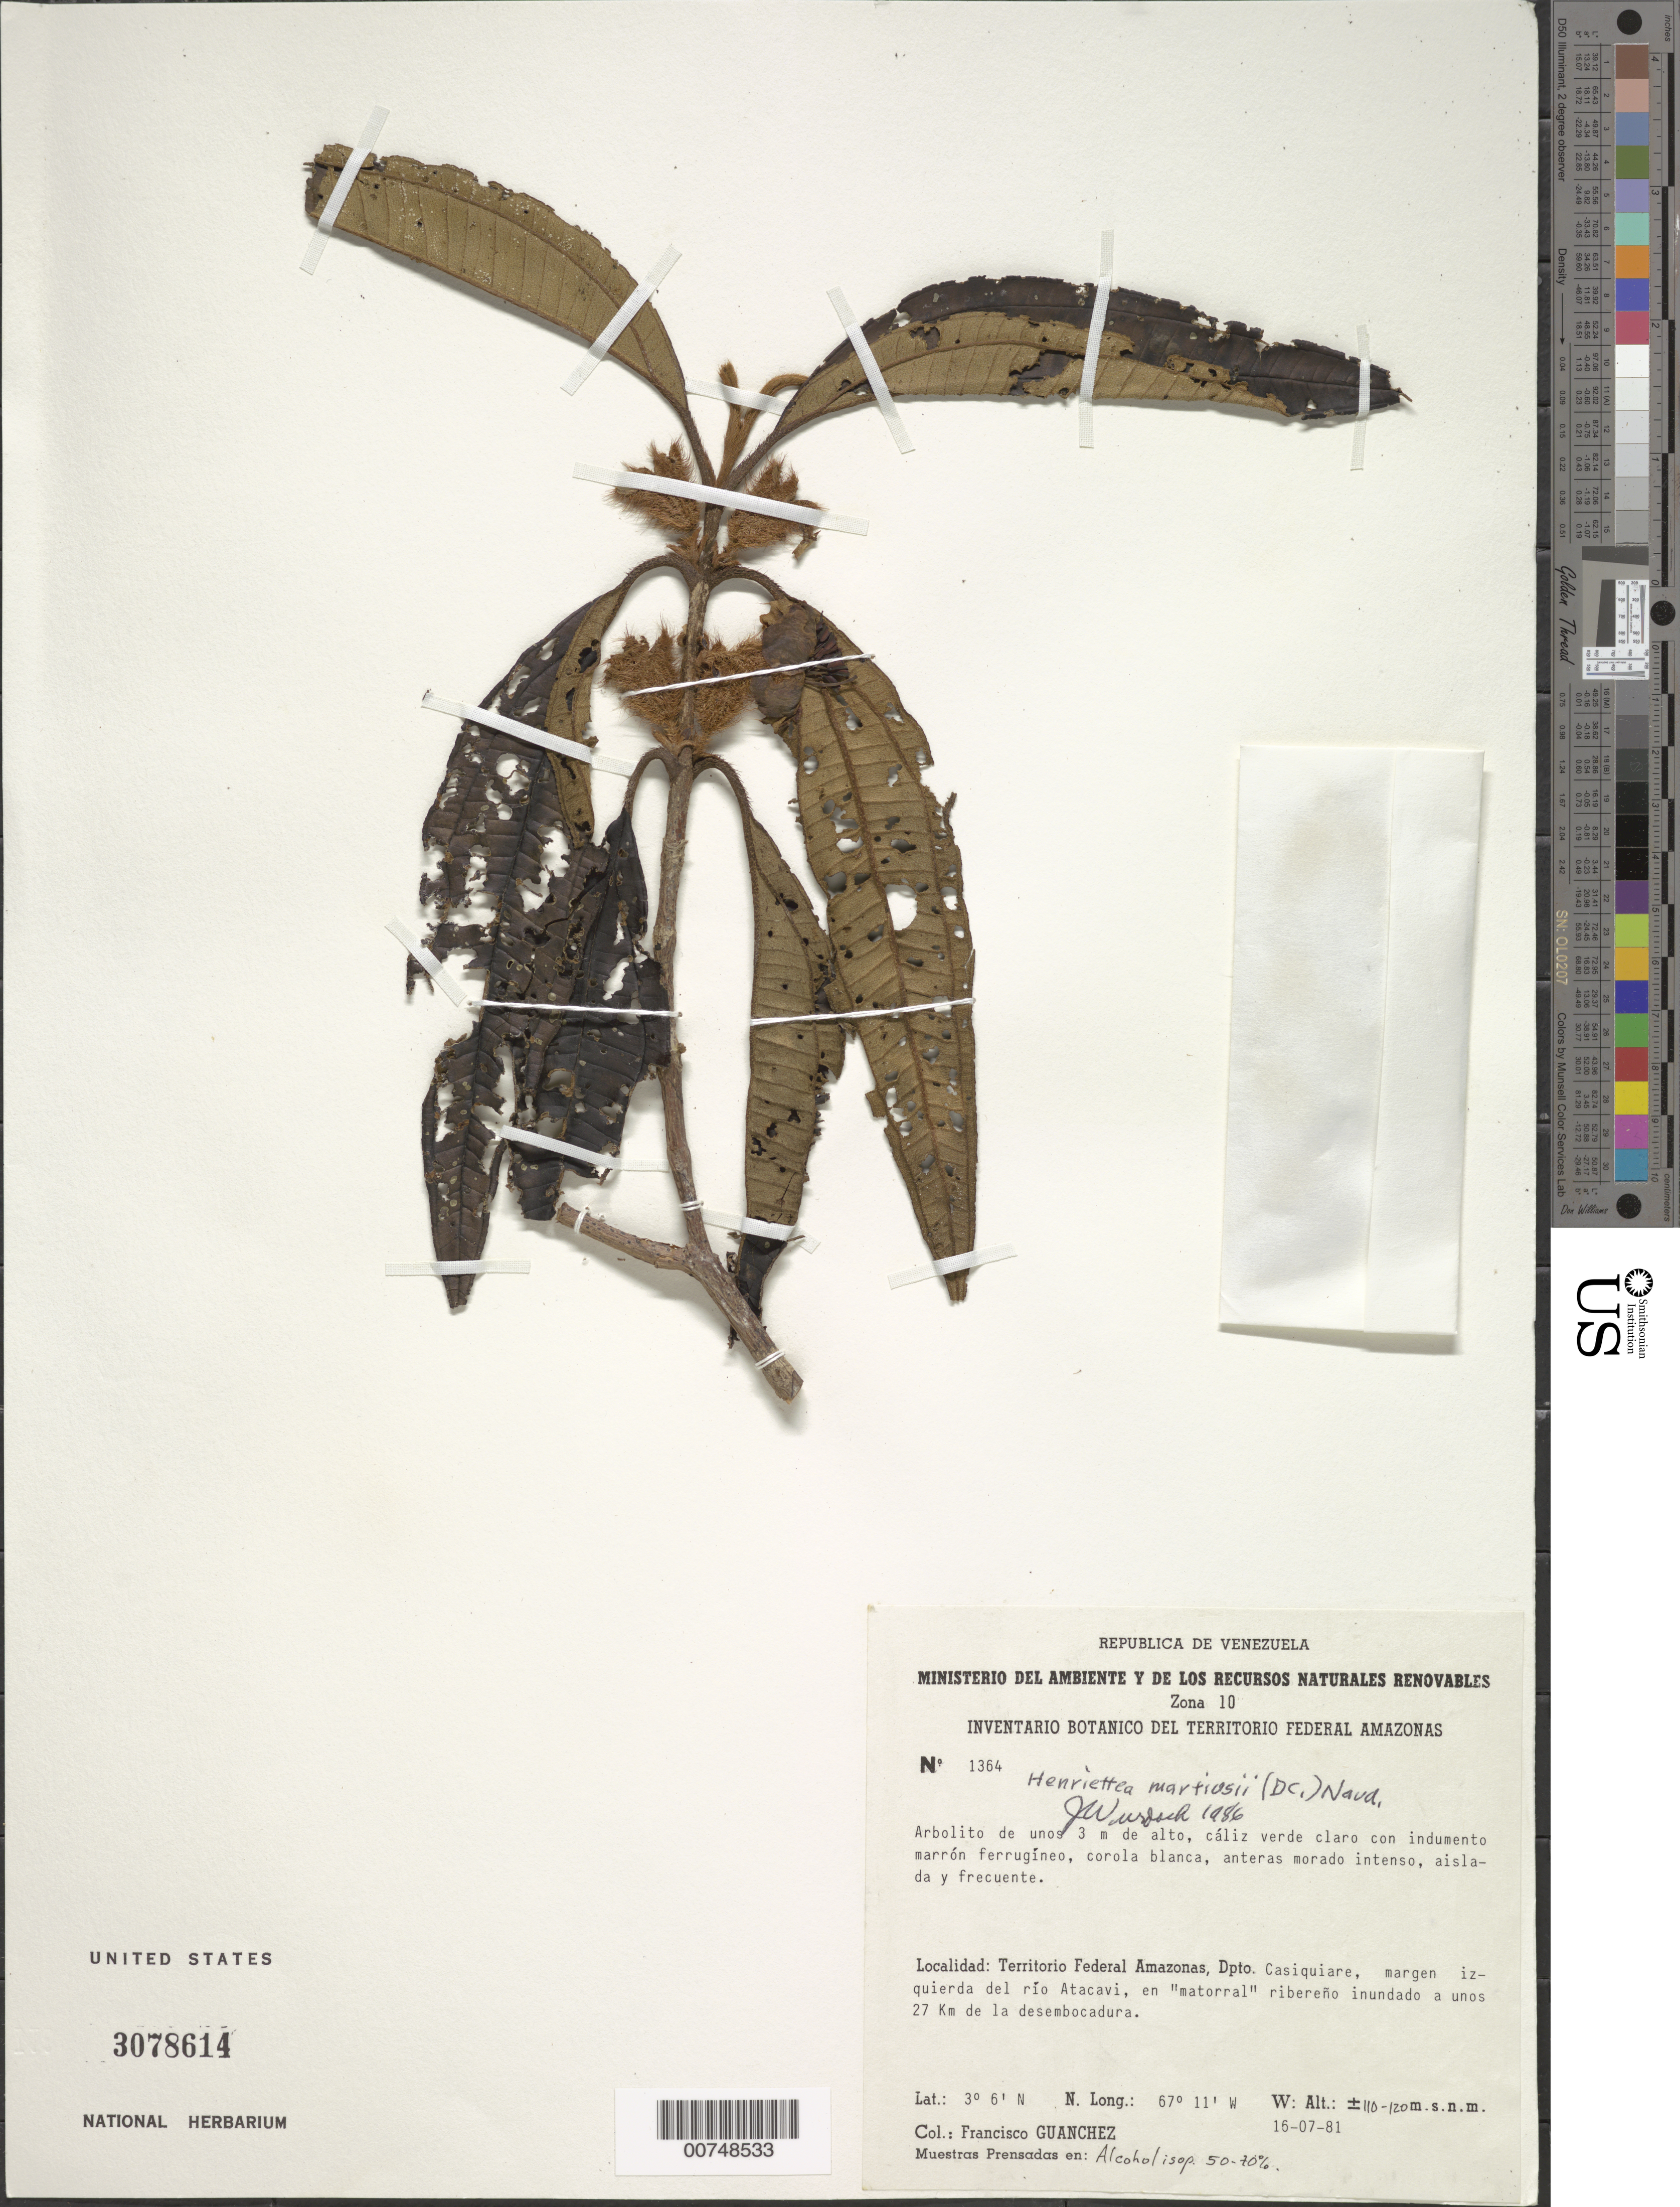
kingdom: Plantae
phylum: Tracheophyta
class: Magnoliopsida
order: Myrtales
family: Melastomataceae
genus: Henriettea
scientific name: Henriettea martiusii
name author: (DC.) Naudin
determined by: Wurdack, John J., (US), US (UNITED STATES)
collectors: F. Guánchez M.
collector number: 1364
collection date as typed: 16-Jul-81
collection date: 1981-07-16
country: Venezuela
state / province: Amazonas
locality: Río Atacavi, margen izquierda, a unos 27 km de la desembocadura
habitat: "Matorral" ribereno inundado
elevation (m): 110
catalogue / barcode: US 3078614